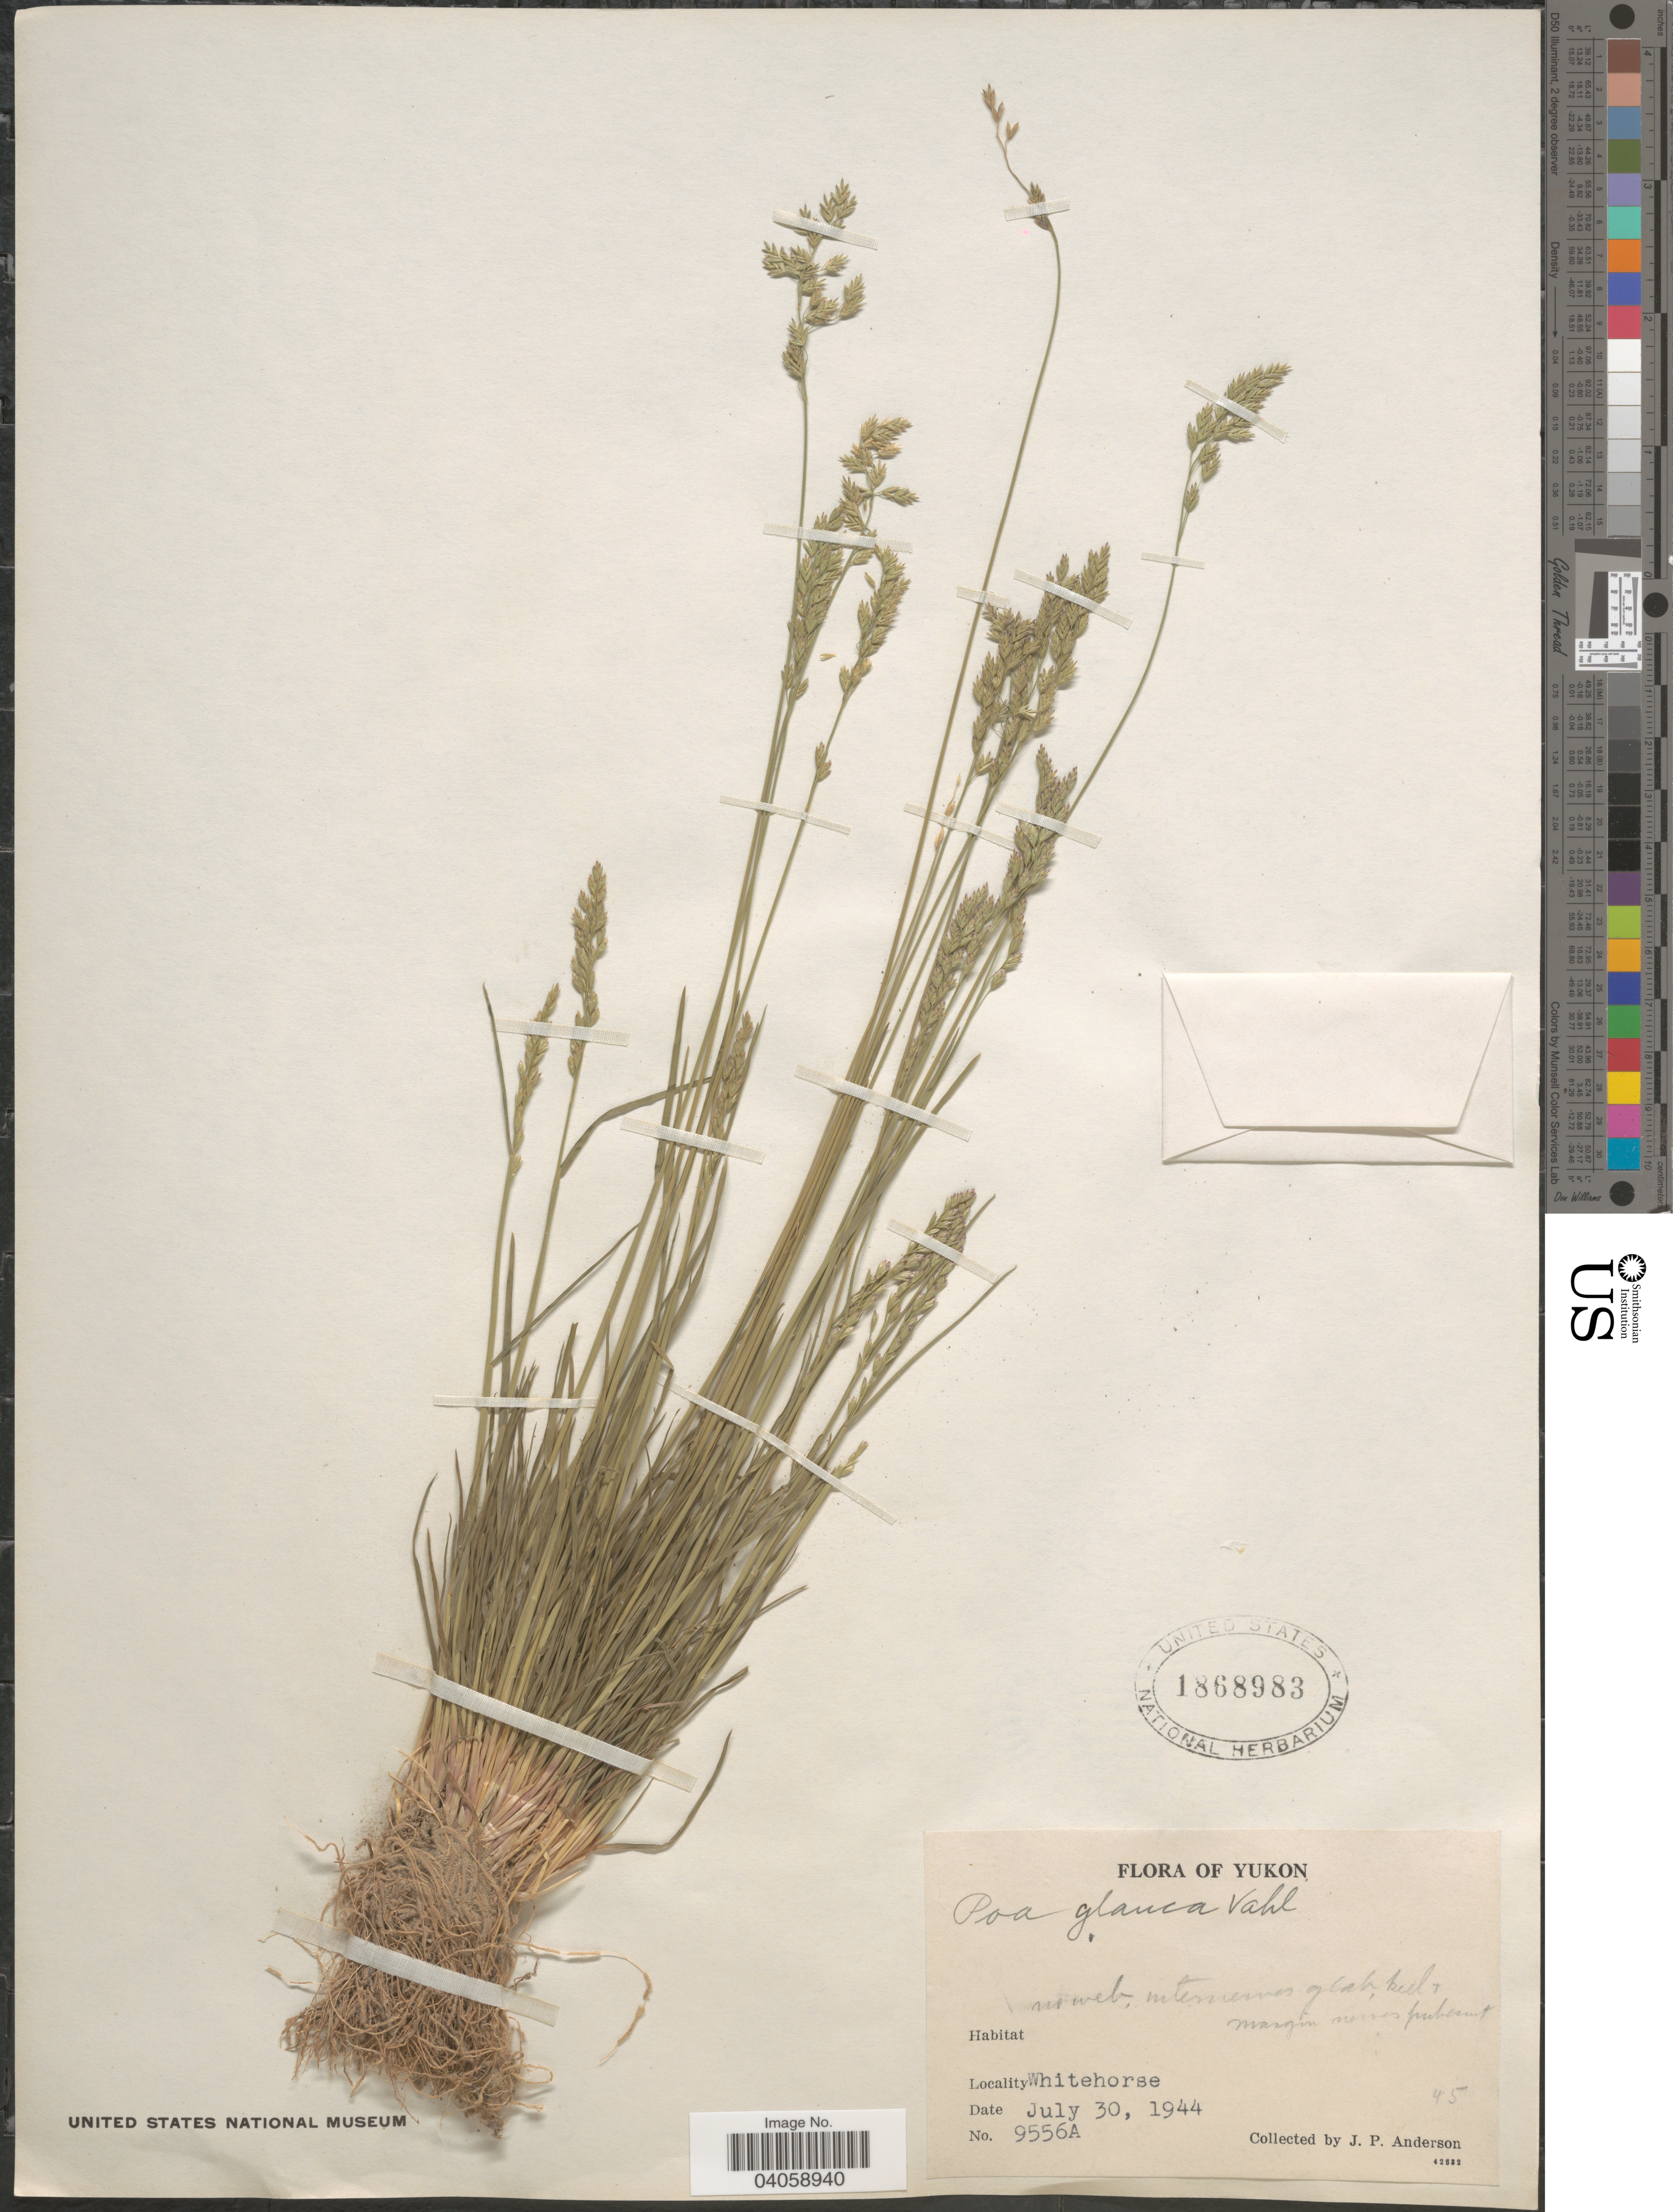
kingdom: Plantae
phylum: Tracheophyta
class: Liliopsida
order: Poales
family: Poaceae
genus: Poa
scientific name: Poa glauca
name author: Vahl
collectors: J. P. Anderson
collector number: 9556A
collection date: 1944-07-30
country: Canada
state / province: Yukon Territory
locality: Yukon. Whitehorse.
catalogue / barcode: US 1868983